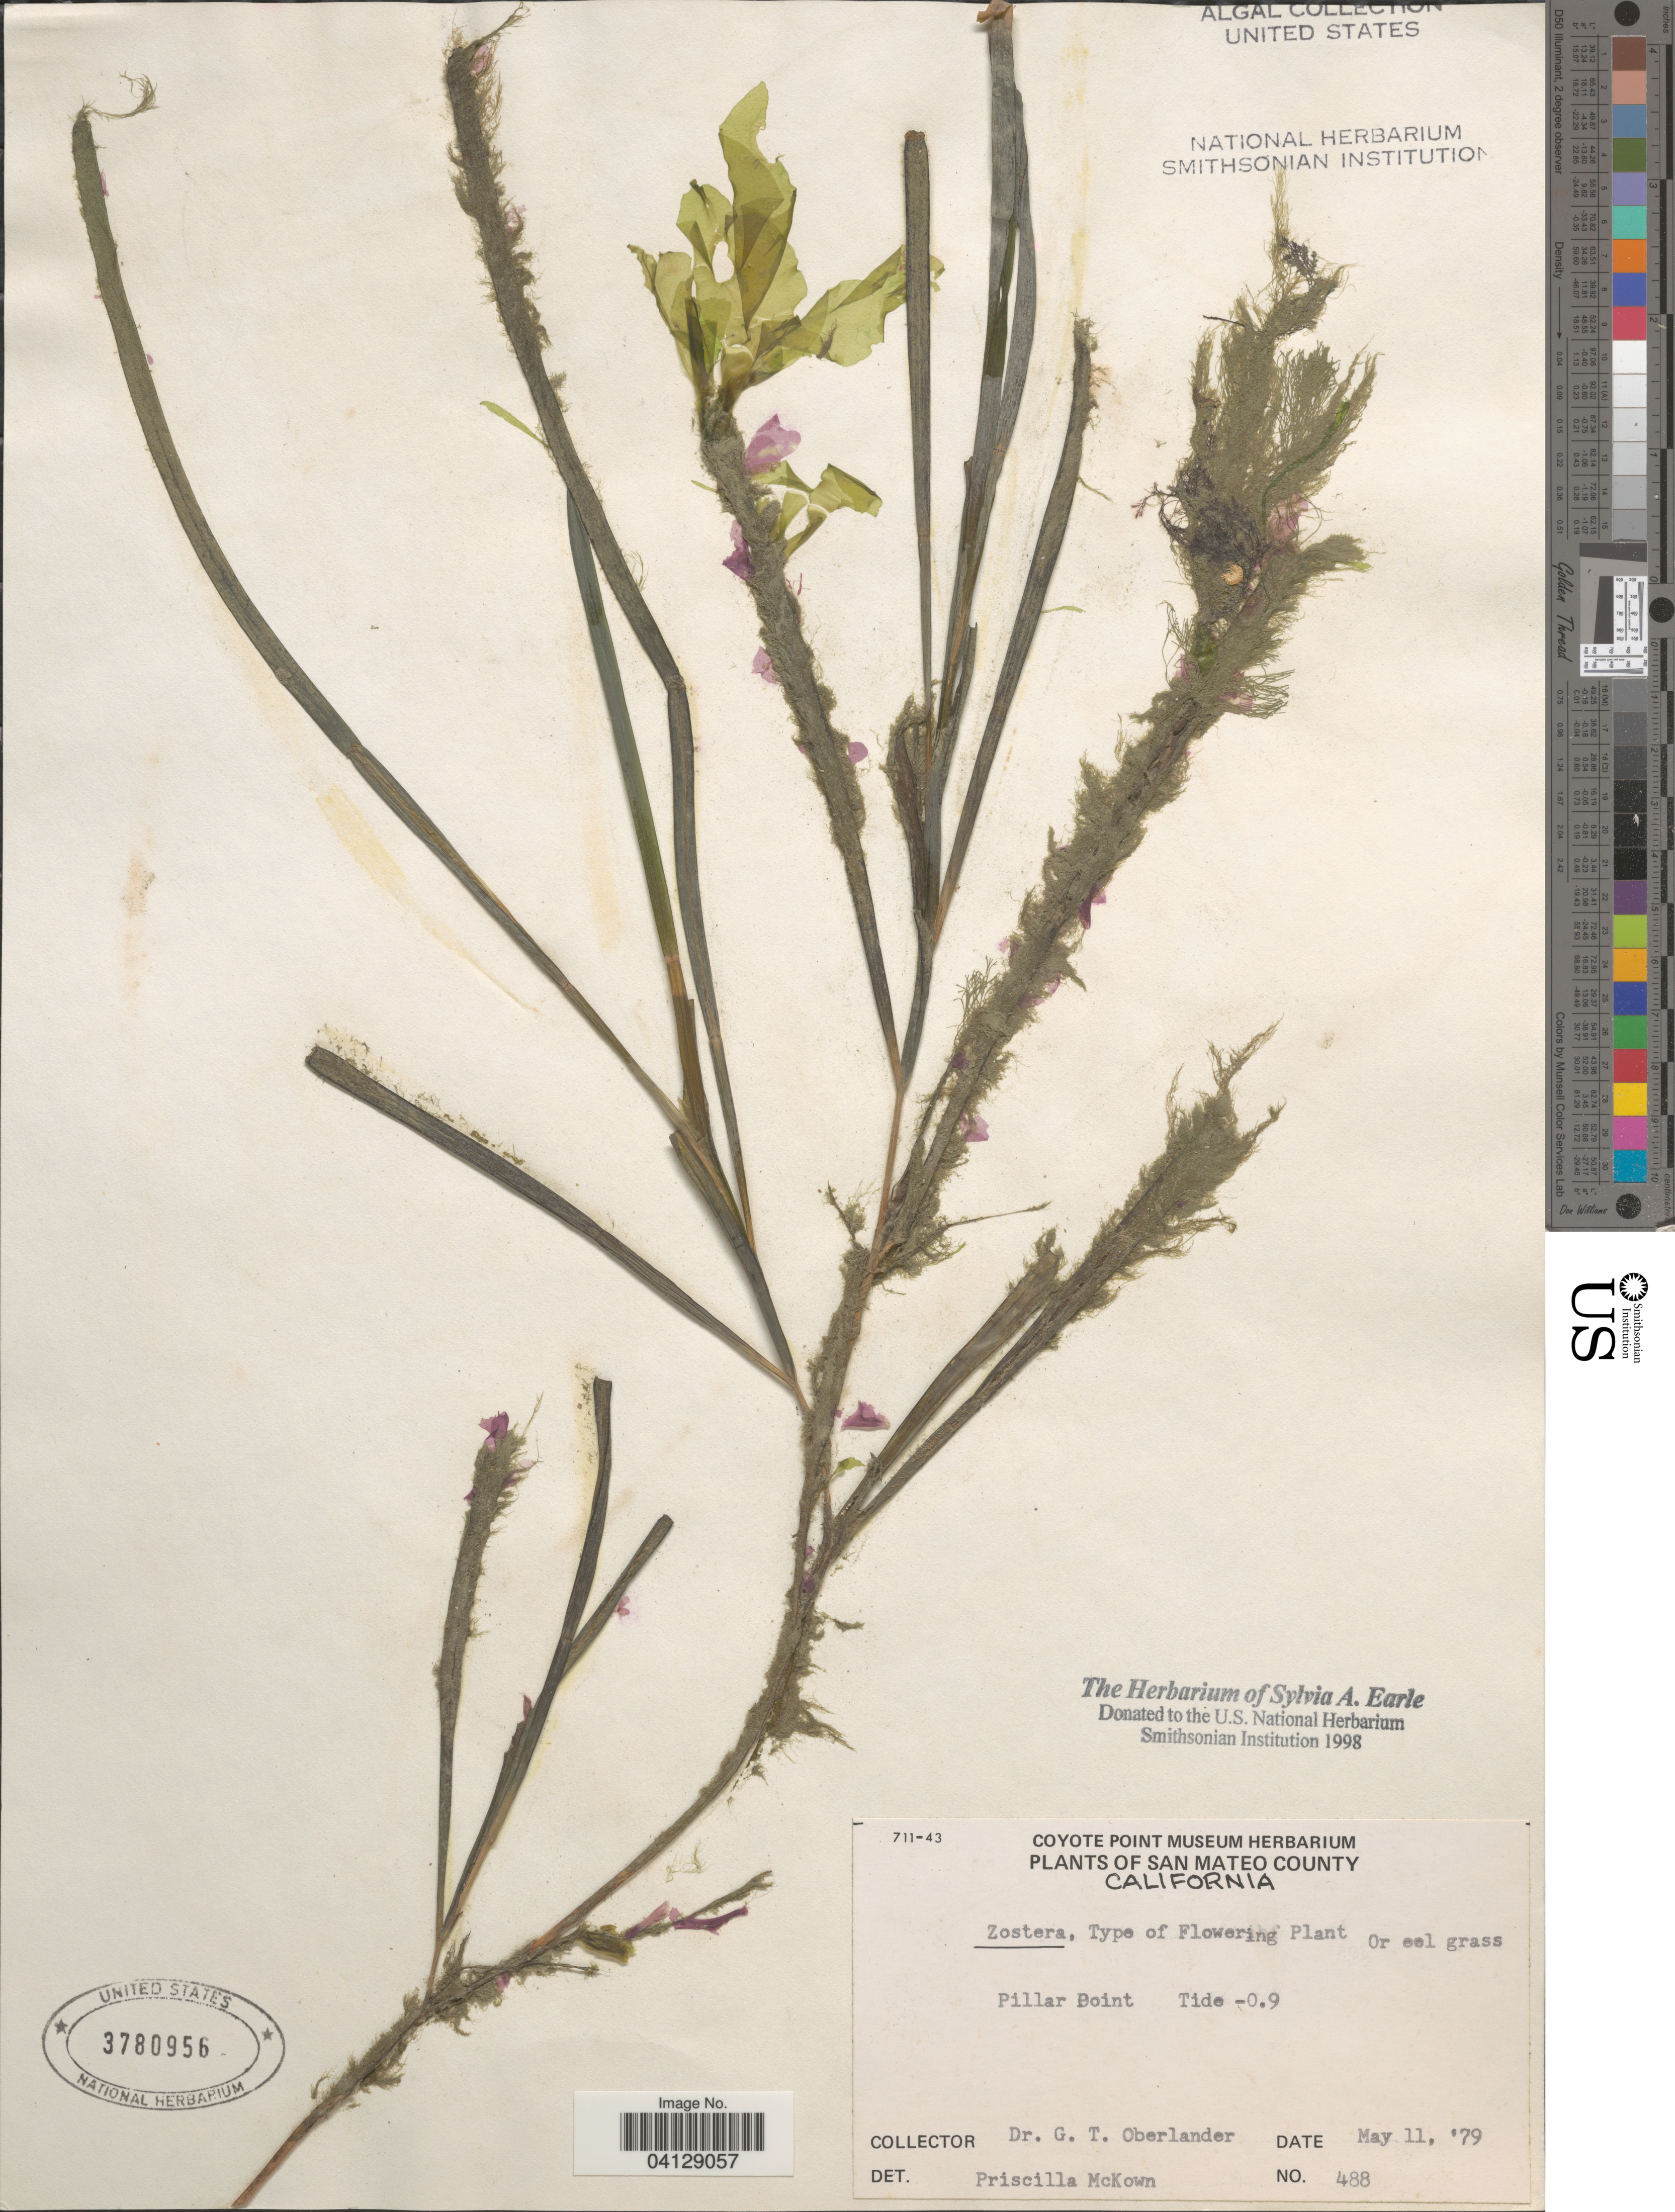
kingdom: Plantae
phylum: Tracheophyta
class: Liliopsida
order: Alismatales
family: Zosteraceae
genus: Zostera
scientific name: Zostera sp.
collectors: G. Oberlander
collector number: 488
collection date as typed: Transcribed d/m/y: 11/5/79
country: United States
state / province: California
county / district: San Mateo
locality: San Mateo County. Pillar Point Tide -0.9.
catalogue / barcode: US 3780956